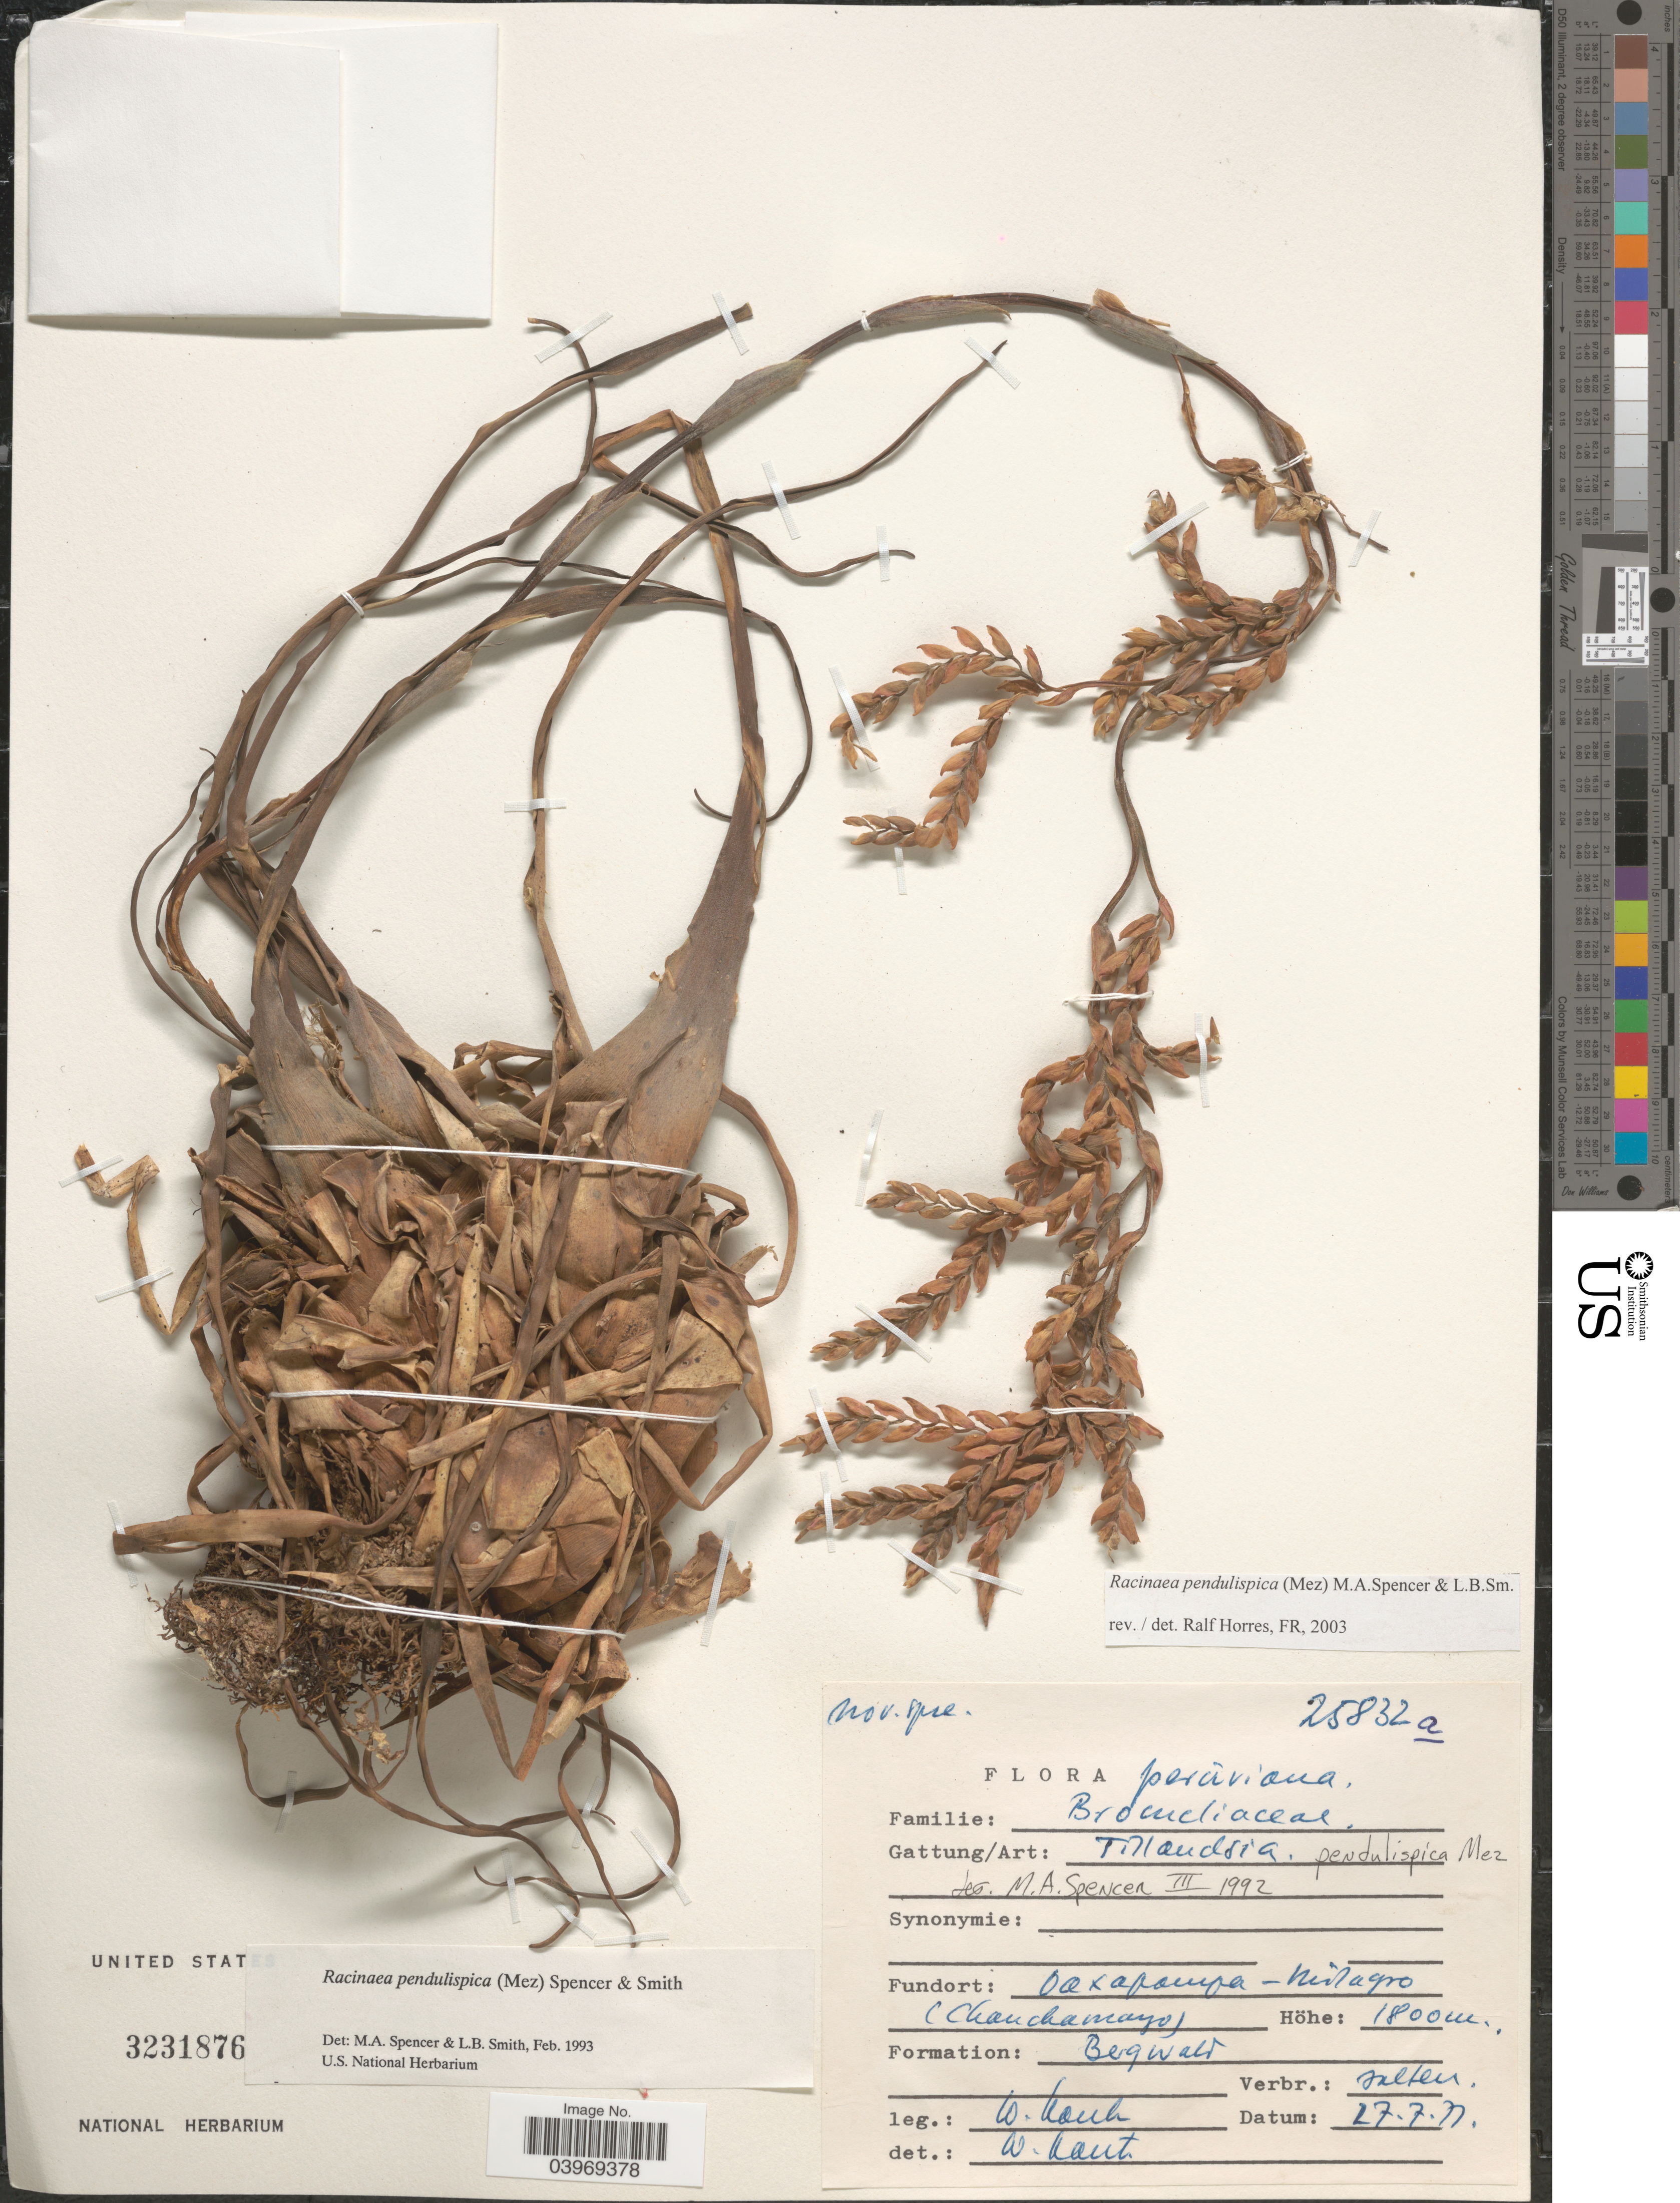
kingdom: Plantae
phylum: Tracheophyta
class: Liliopsida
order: Poales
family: Bromeliaceae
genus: Racinaea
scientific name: Racinaea pendulispica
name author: (Mez) M.A. Spencer & L.B. Sm.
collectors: W. Rauh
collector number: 25832a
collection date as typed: Transcribed d/m/y: 27/7/77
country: Peru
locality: Oaxapampa-Milagro. (Chanchamayo).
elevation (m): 1800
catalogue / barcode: US 3231876